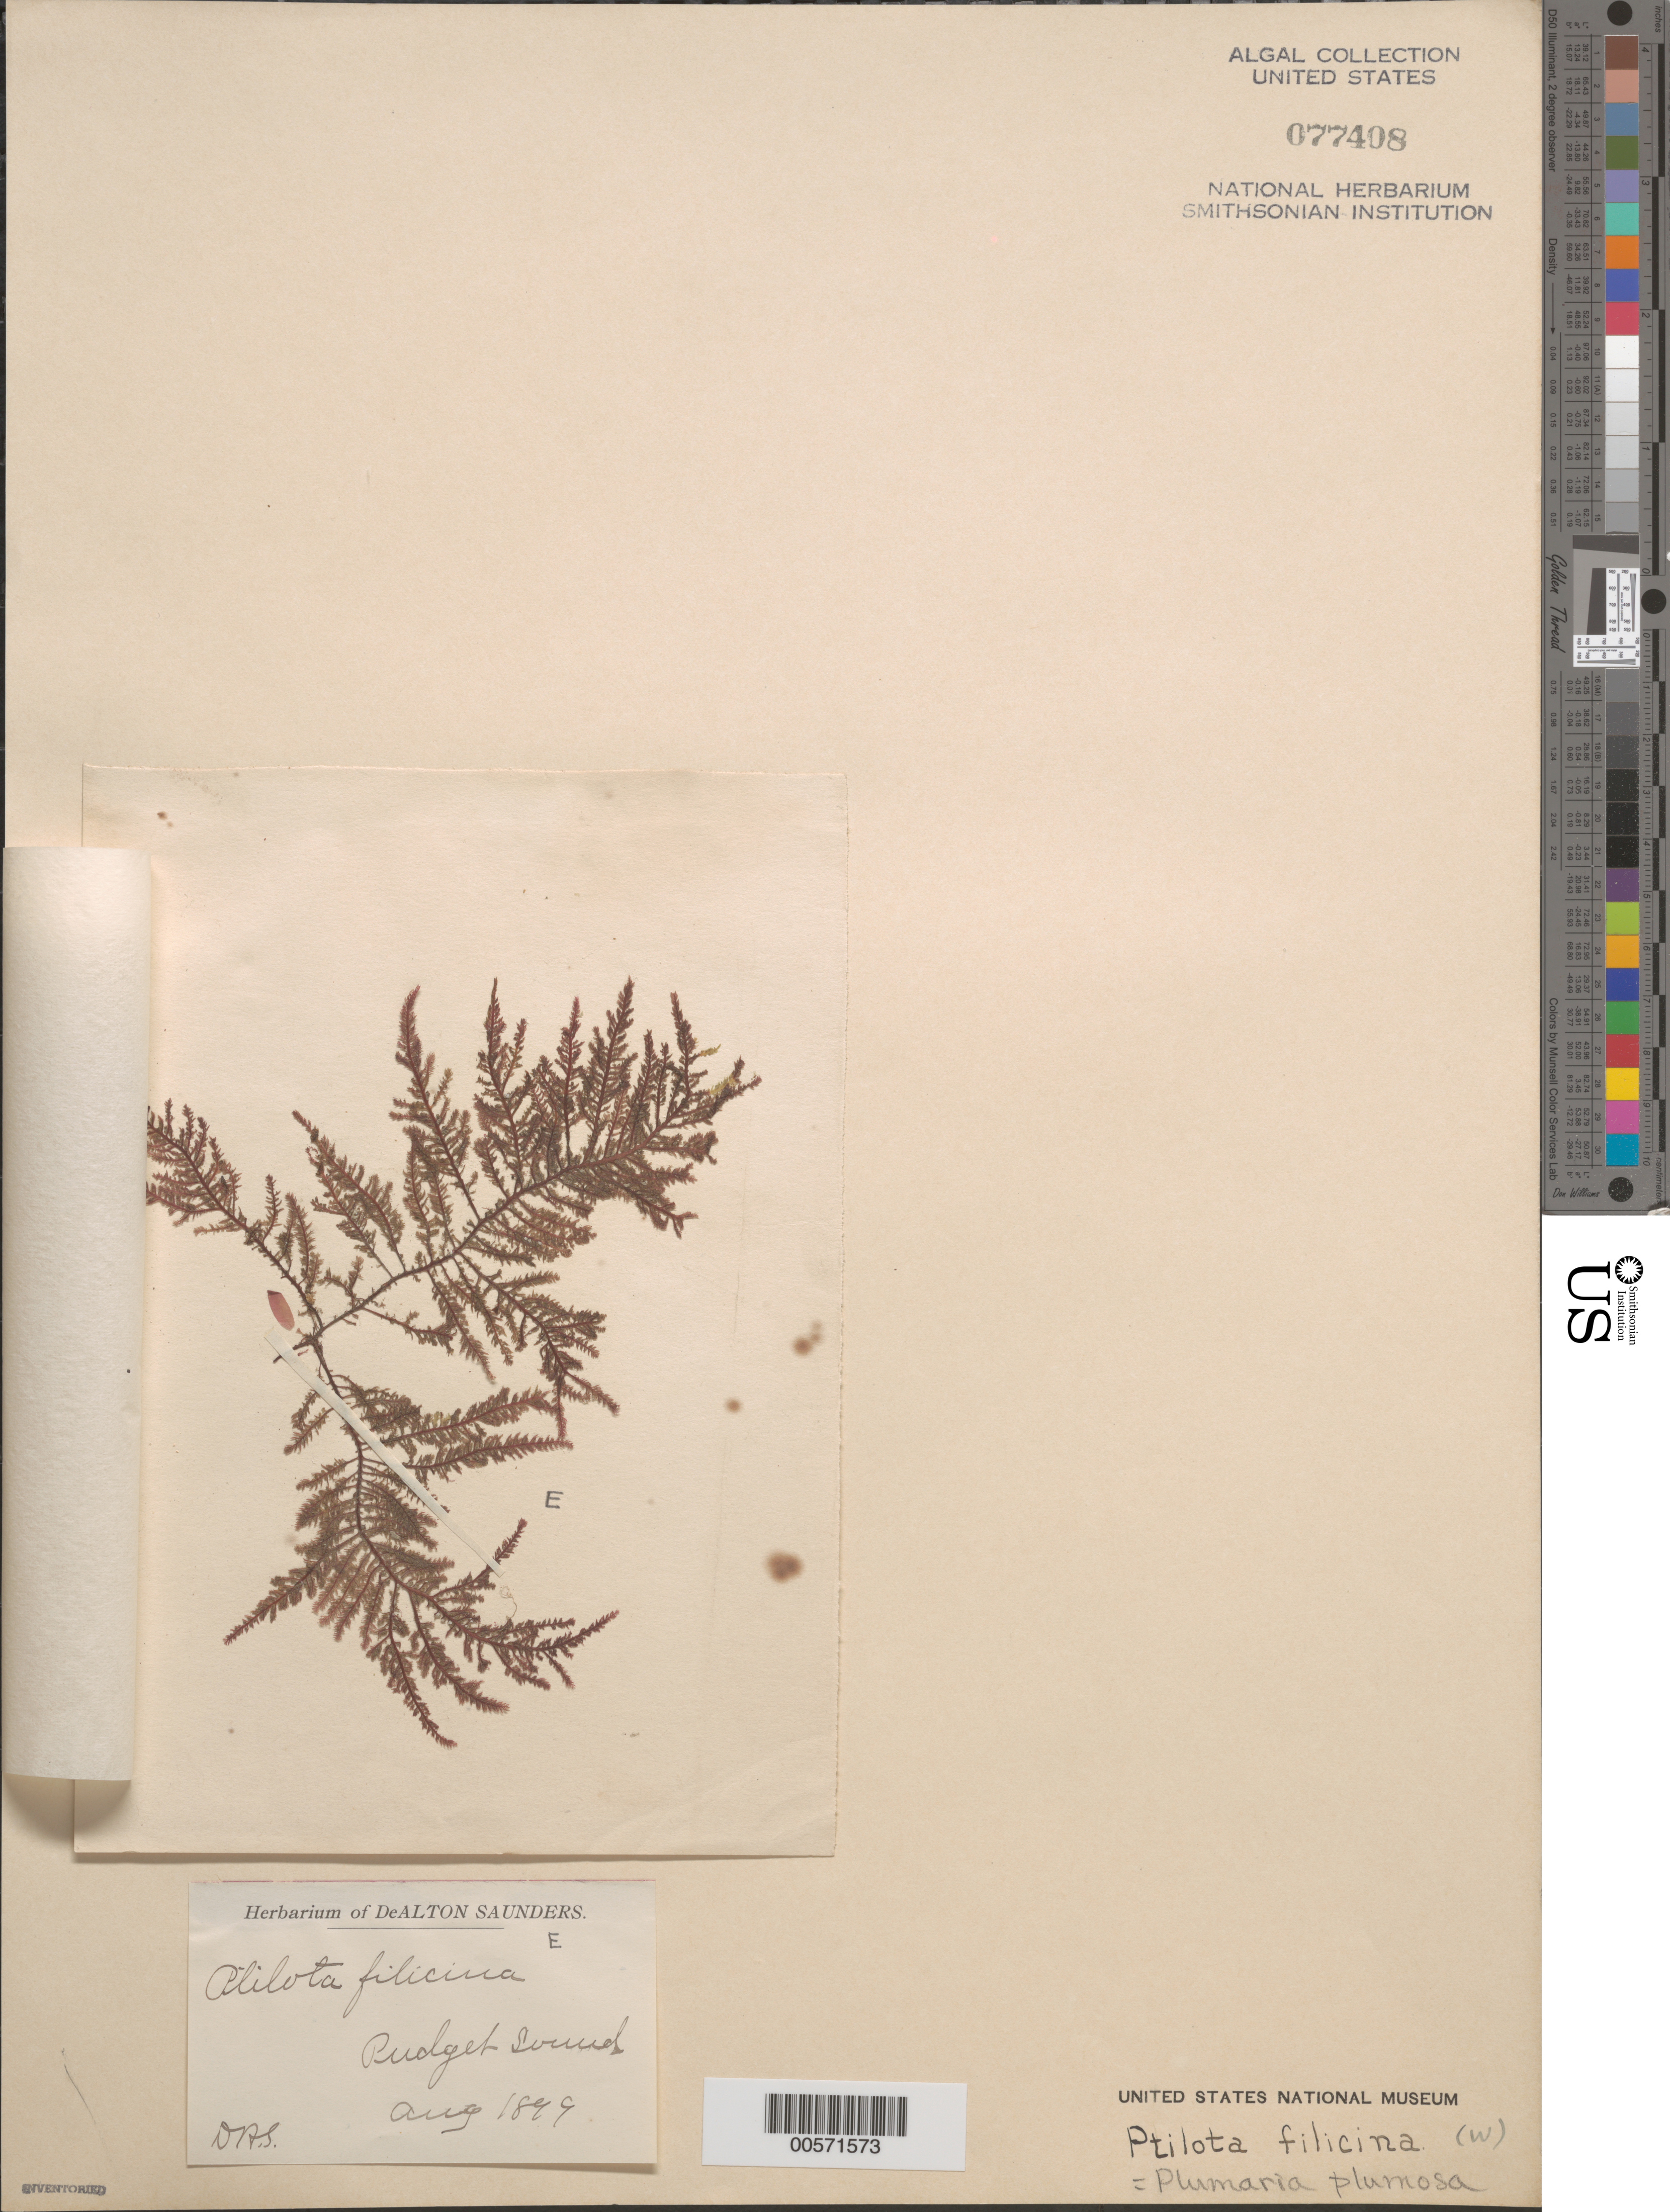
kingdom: Plantae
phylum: Rhodophyta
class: Florideophyceae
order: Ceramiales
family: Wrangeliaceae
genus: Plumaria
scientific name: Plumaria plumosa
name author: (Hudson) Kuntze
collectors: D. Saunders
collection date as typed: Aug 1899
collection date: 1899-08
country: United States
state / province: Washington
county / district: King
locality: Puget Sound (Pudget Sound)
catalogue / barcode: US 77408